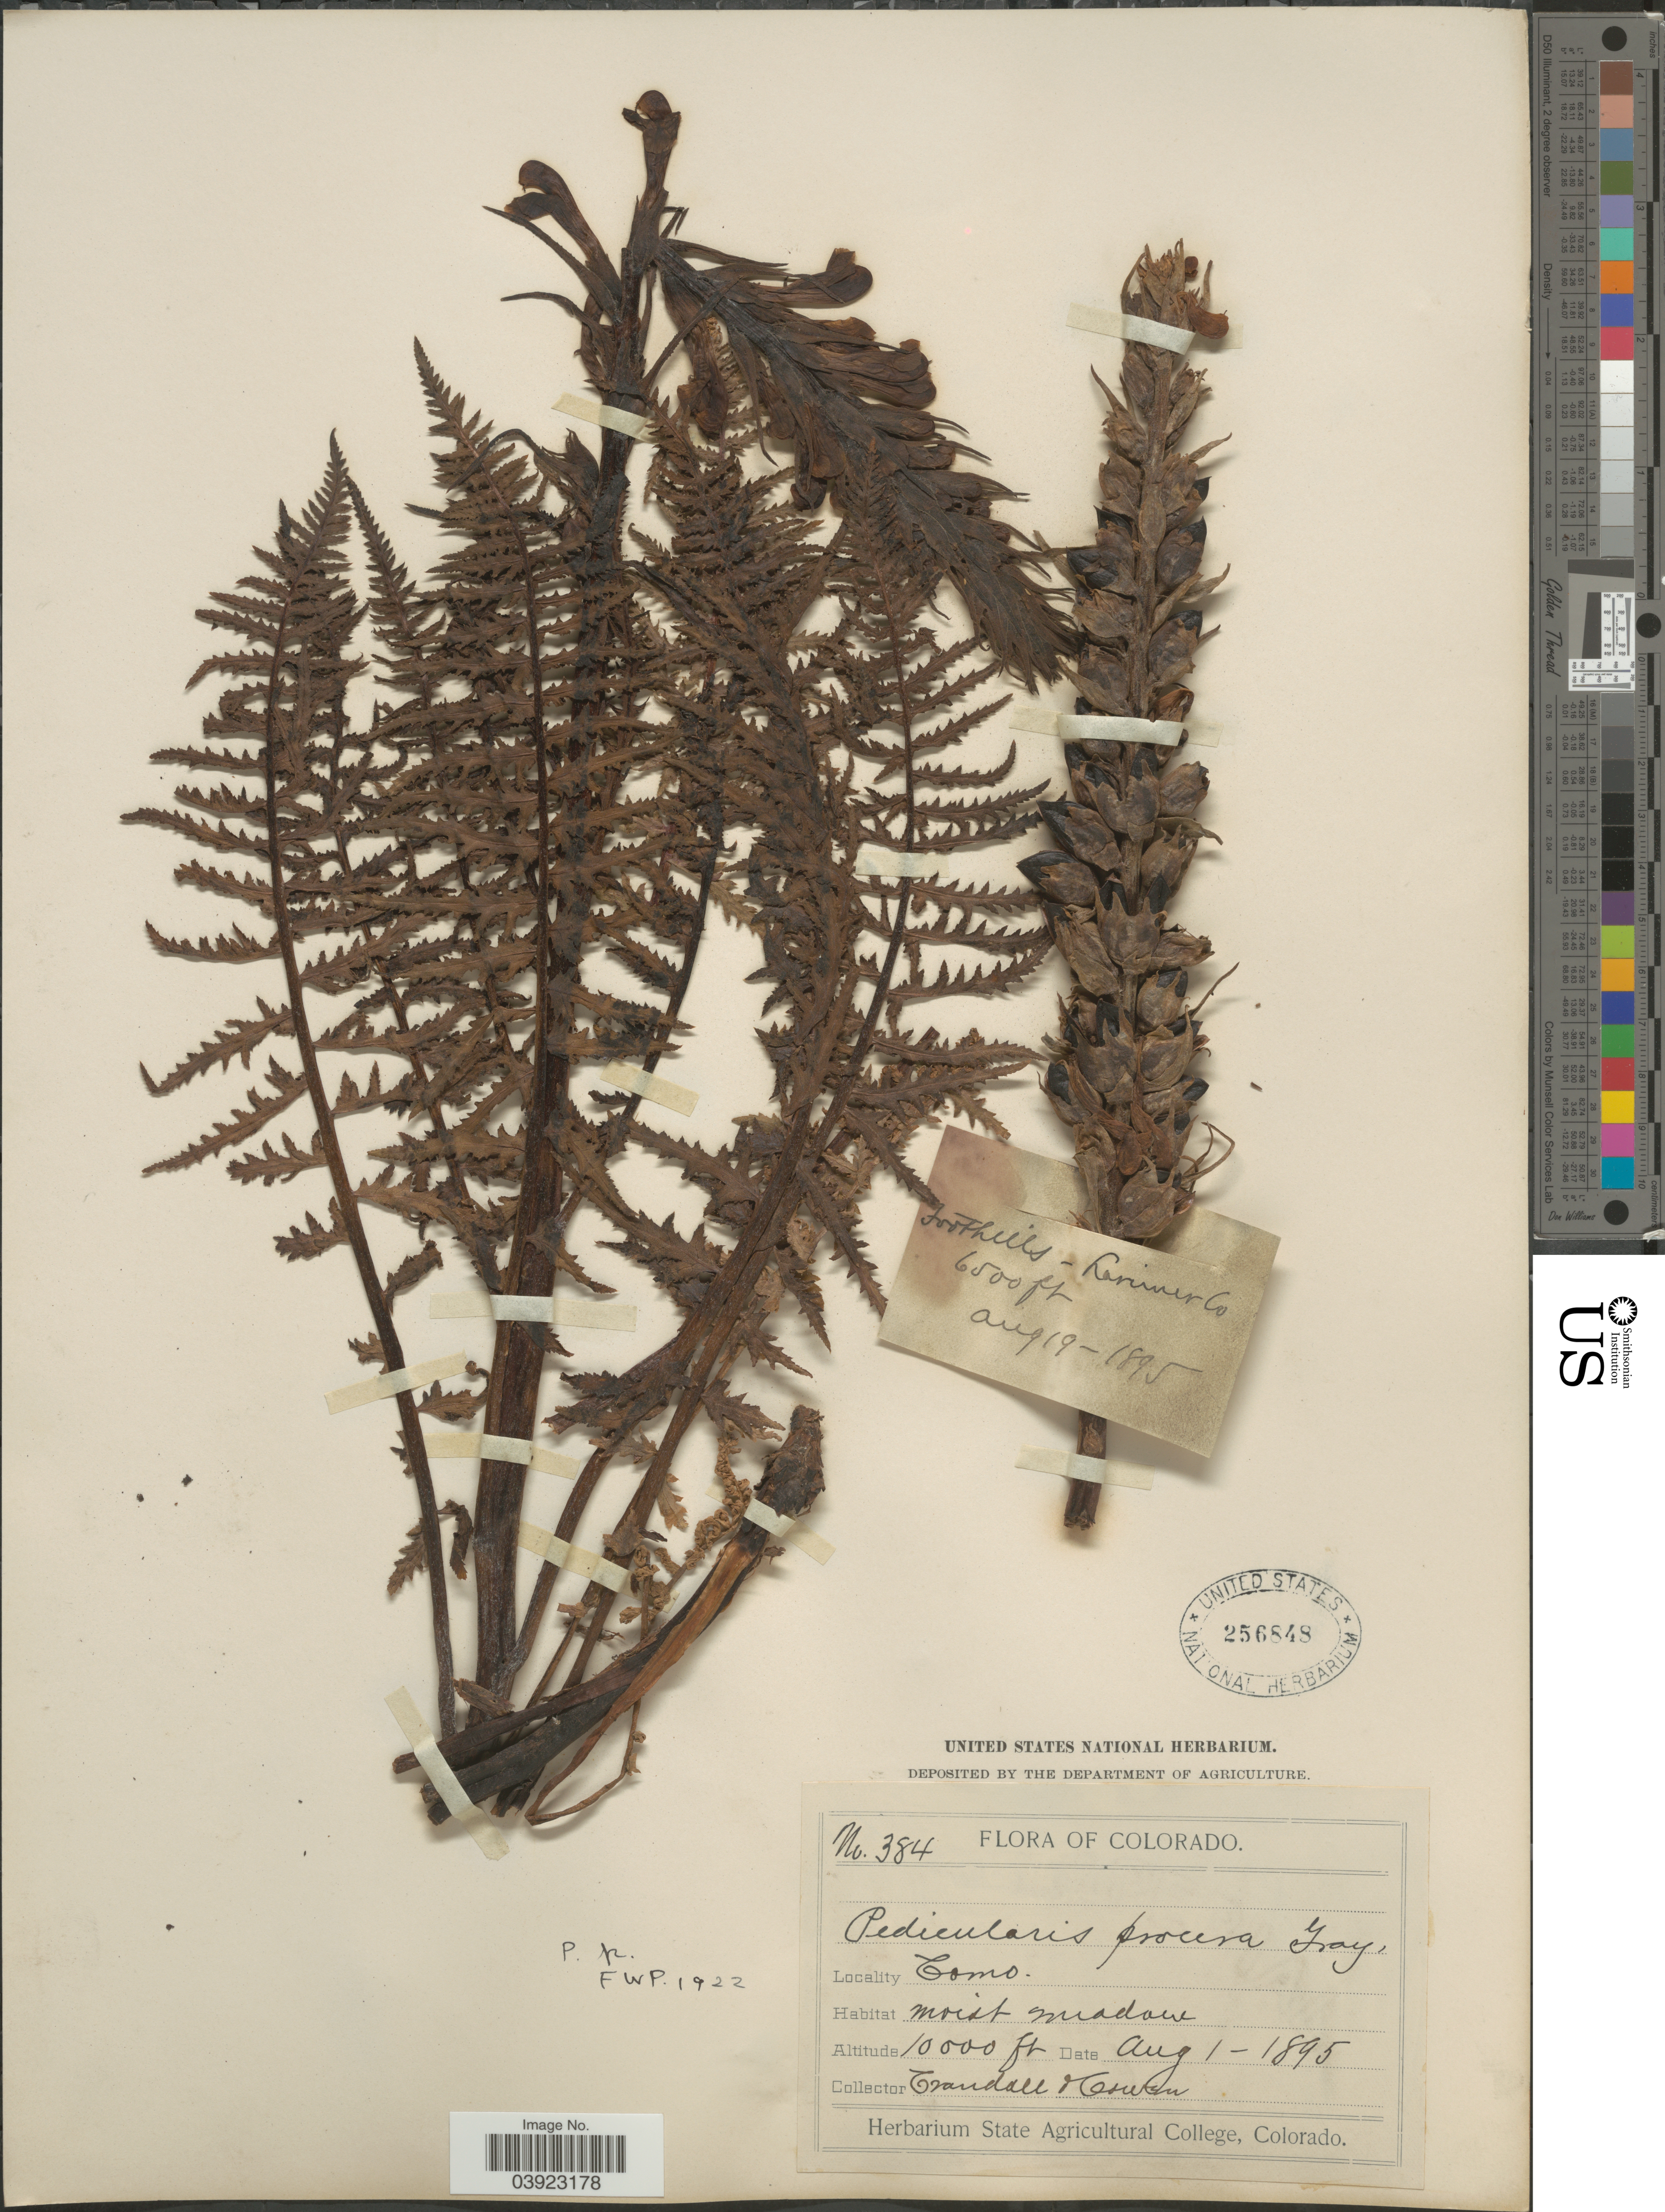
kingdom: Plantae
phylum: Tracheophyta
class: Magnoliopsida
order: Lamiales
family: Orobanchaceae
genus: Pedicularis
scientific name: Pedicularis procera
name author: A. Gray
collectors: -. Crandall & -. Cowen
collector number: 384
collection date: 1895-08-01/1895-08-19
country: United States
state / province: Colorado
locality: Como. Foothills - Larimer Co.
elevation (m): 1981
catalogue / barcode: US 256848